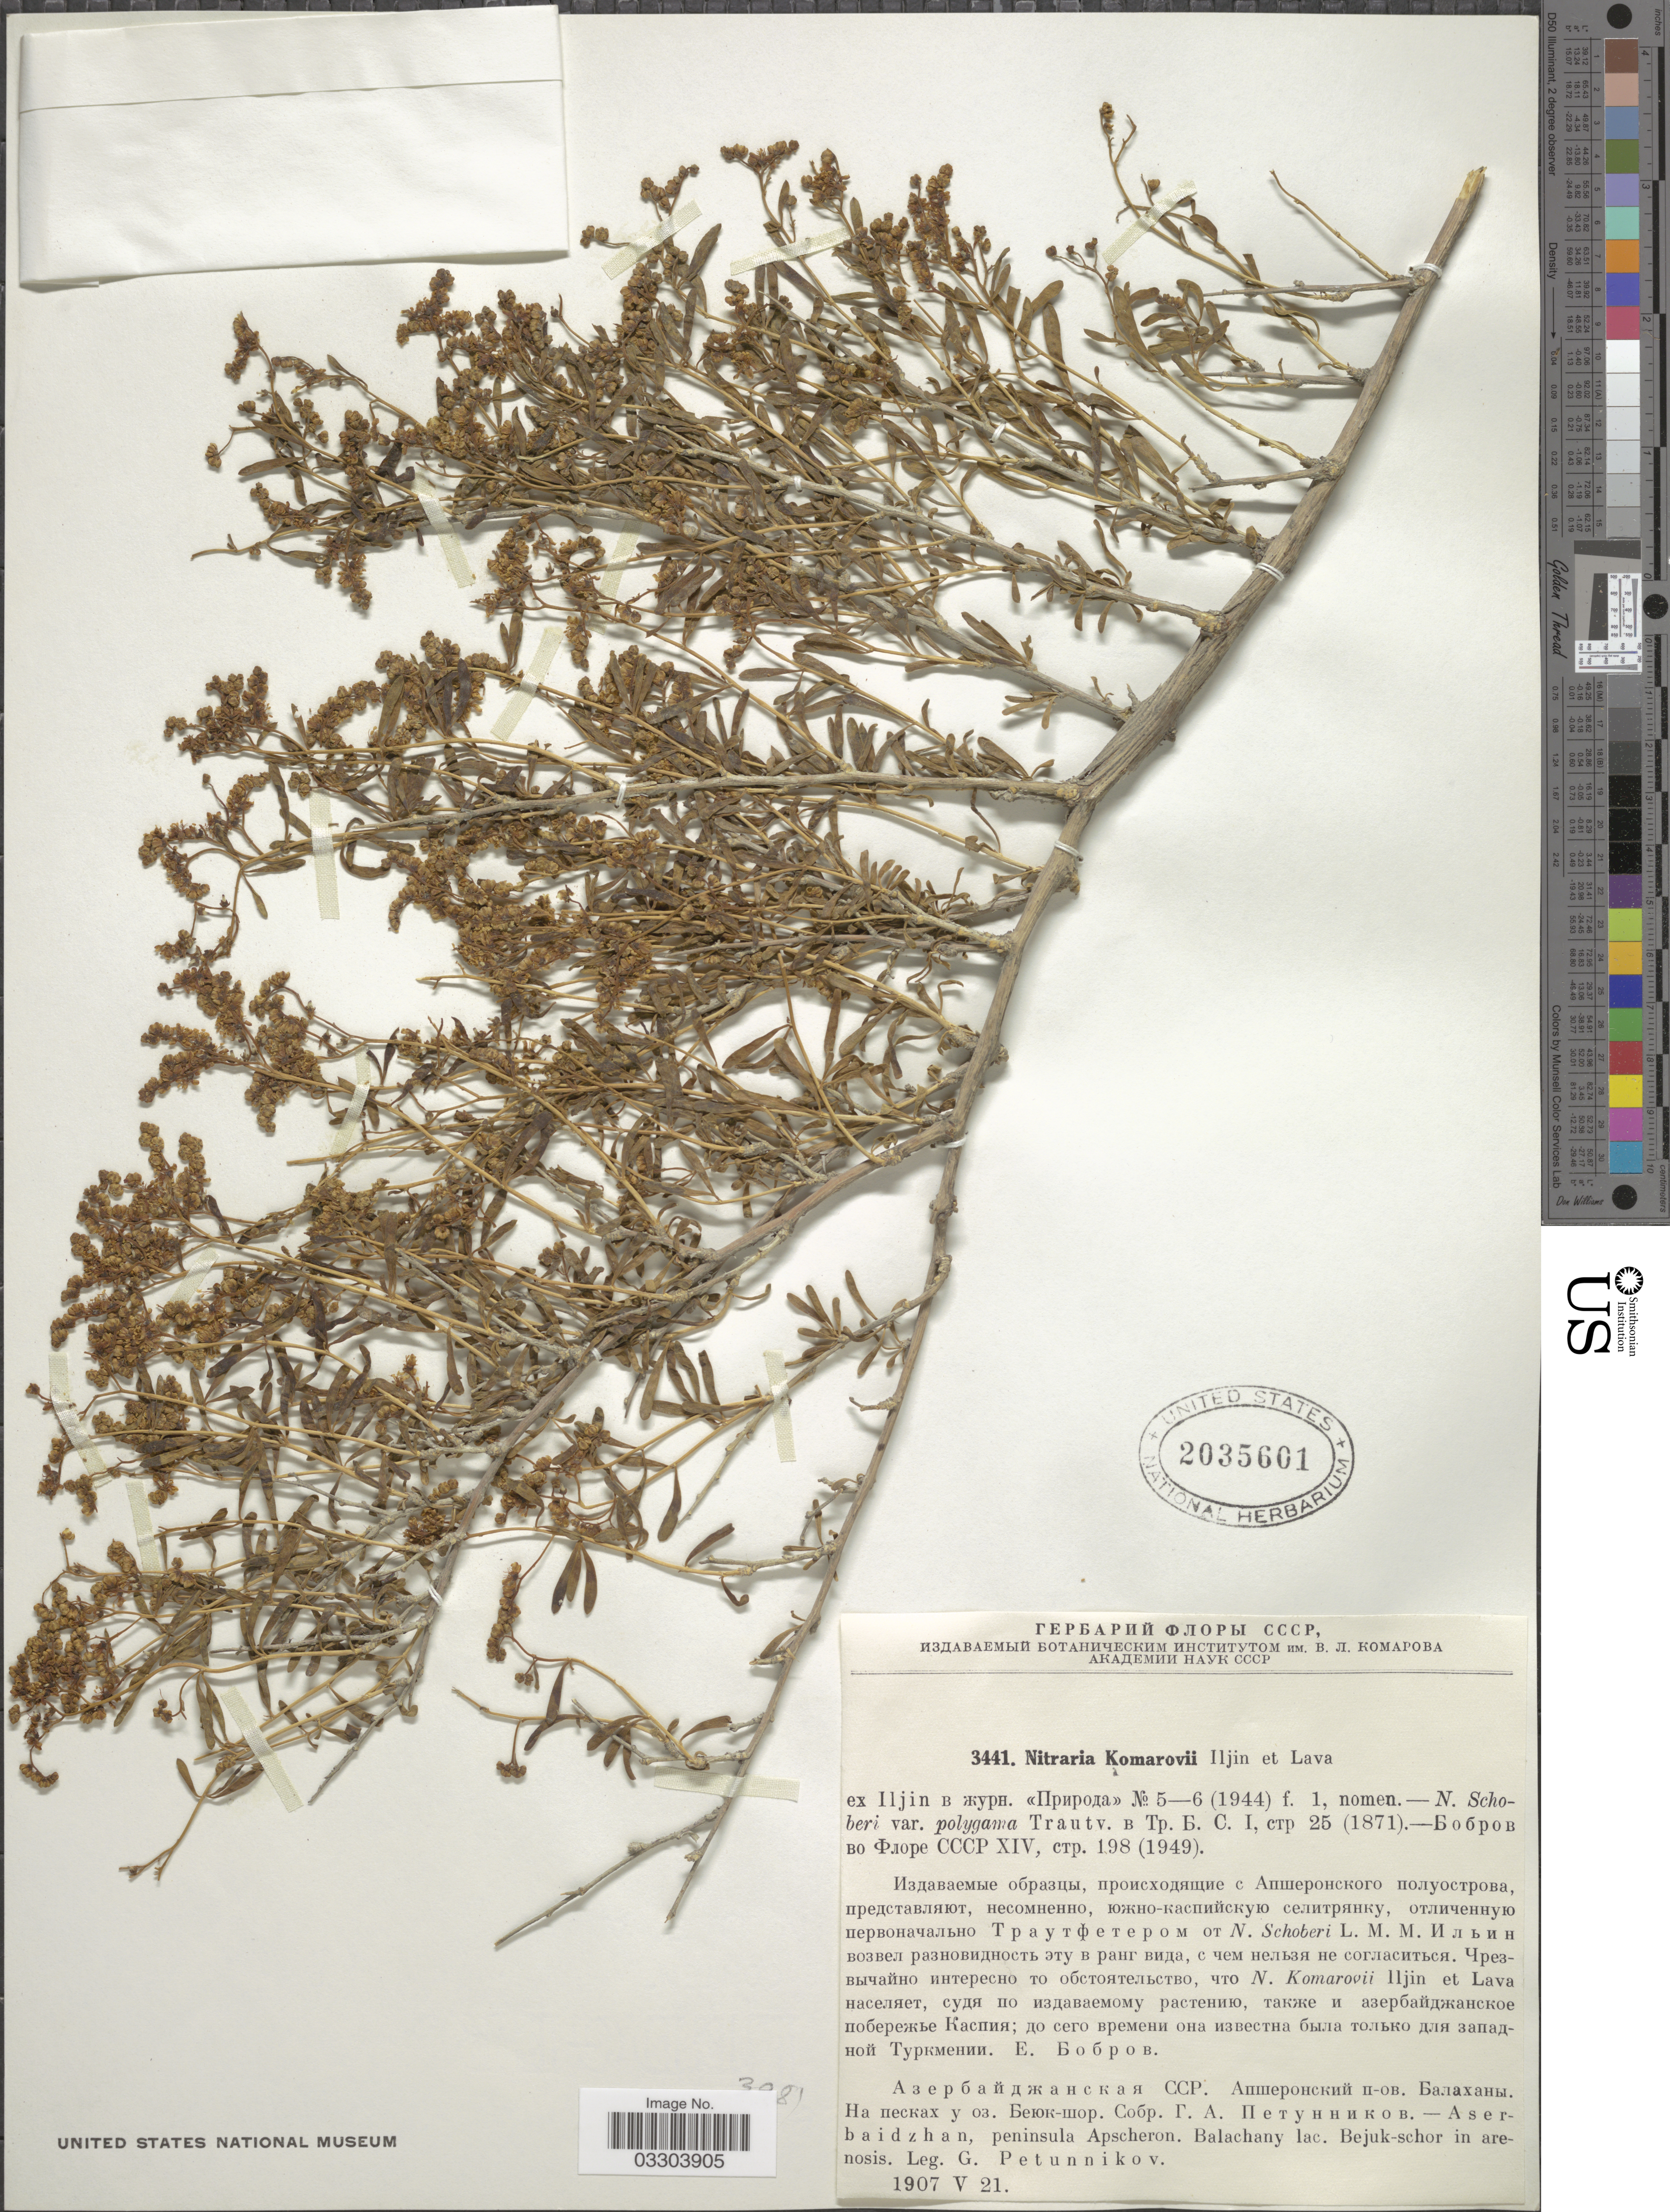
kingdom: Plantae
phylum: Tracheophyta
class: Magnoliopsida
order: Sapindales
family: Nitrariaceae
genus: Nitraria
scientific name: Nitraria komarovii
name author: Iljin & Lava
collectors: G. Petunnikov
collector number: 3441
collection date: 1907-05-21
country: Azerbaijan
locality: Aserbaidzhan, peninsula Apscheron. Balachany lac. Bejuk-schor in arenosis.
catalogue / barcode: US 2035601